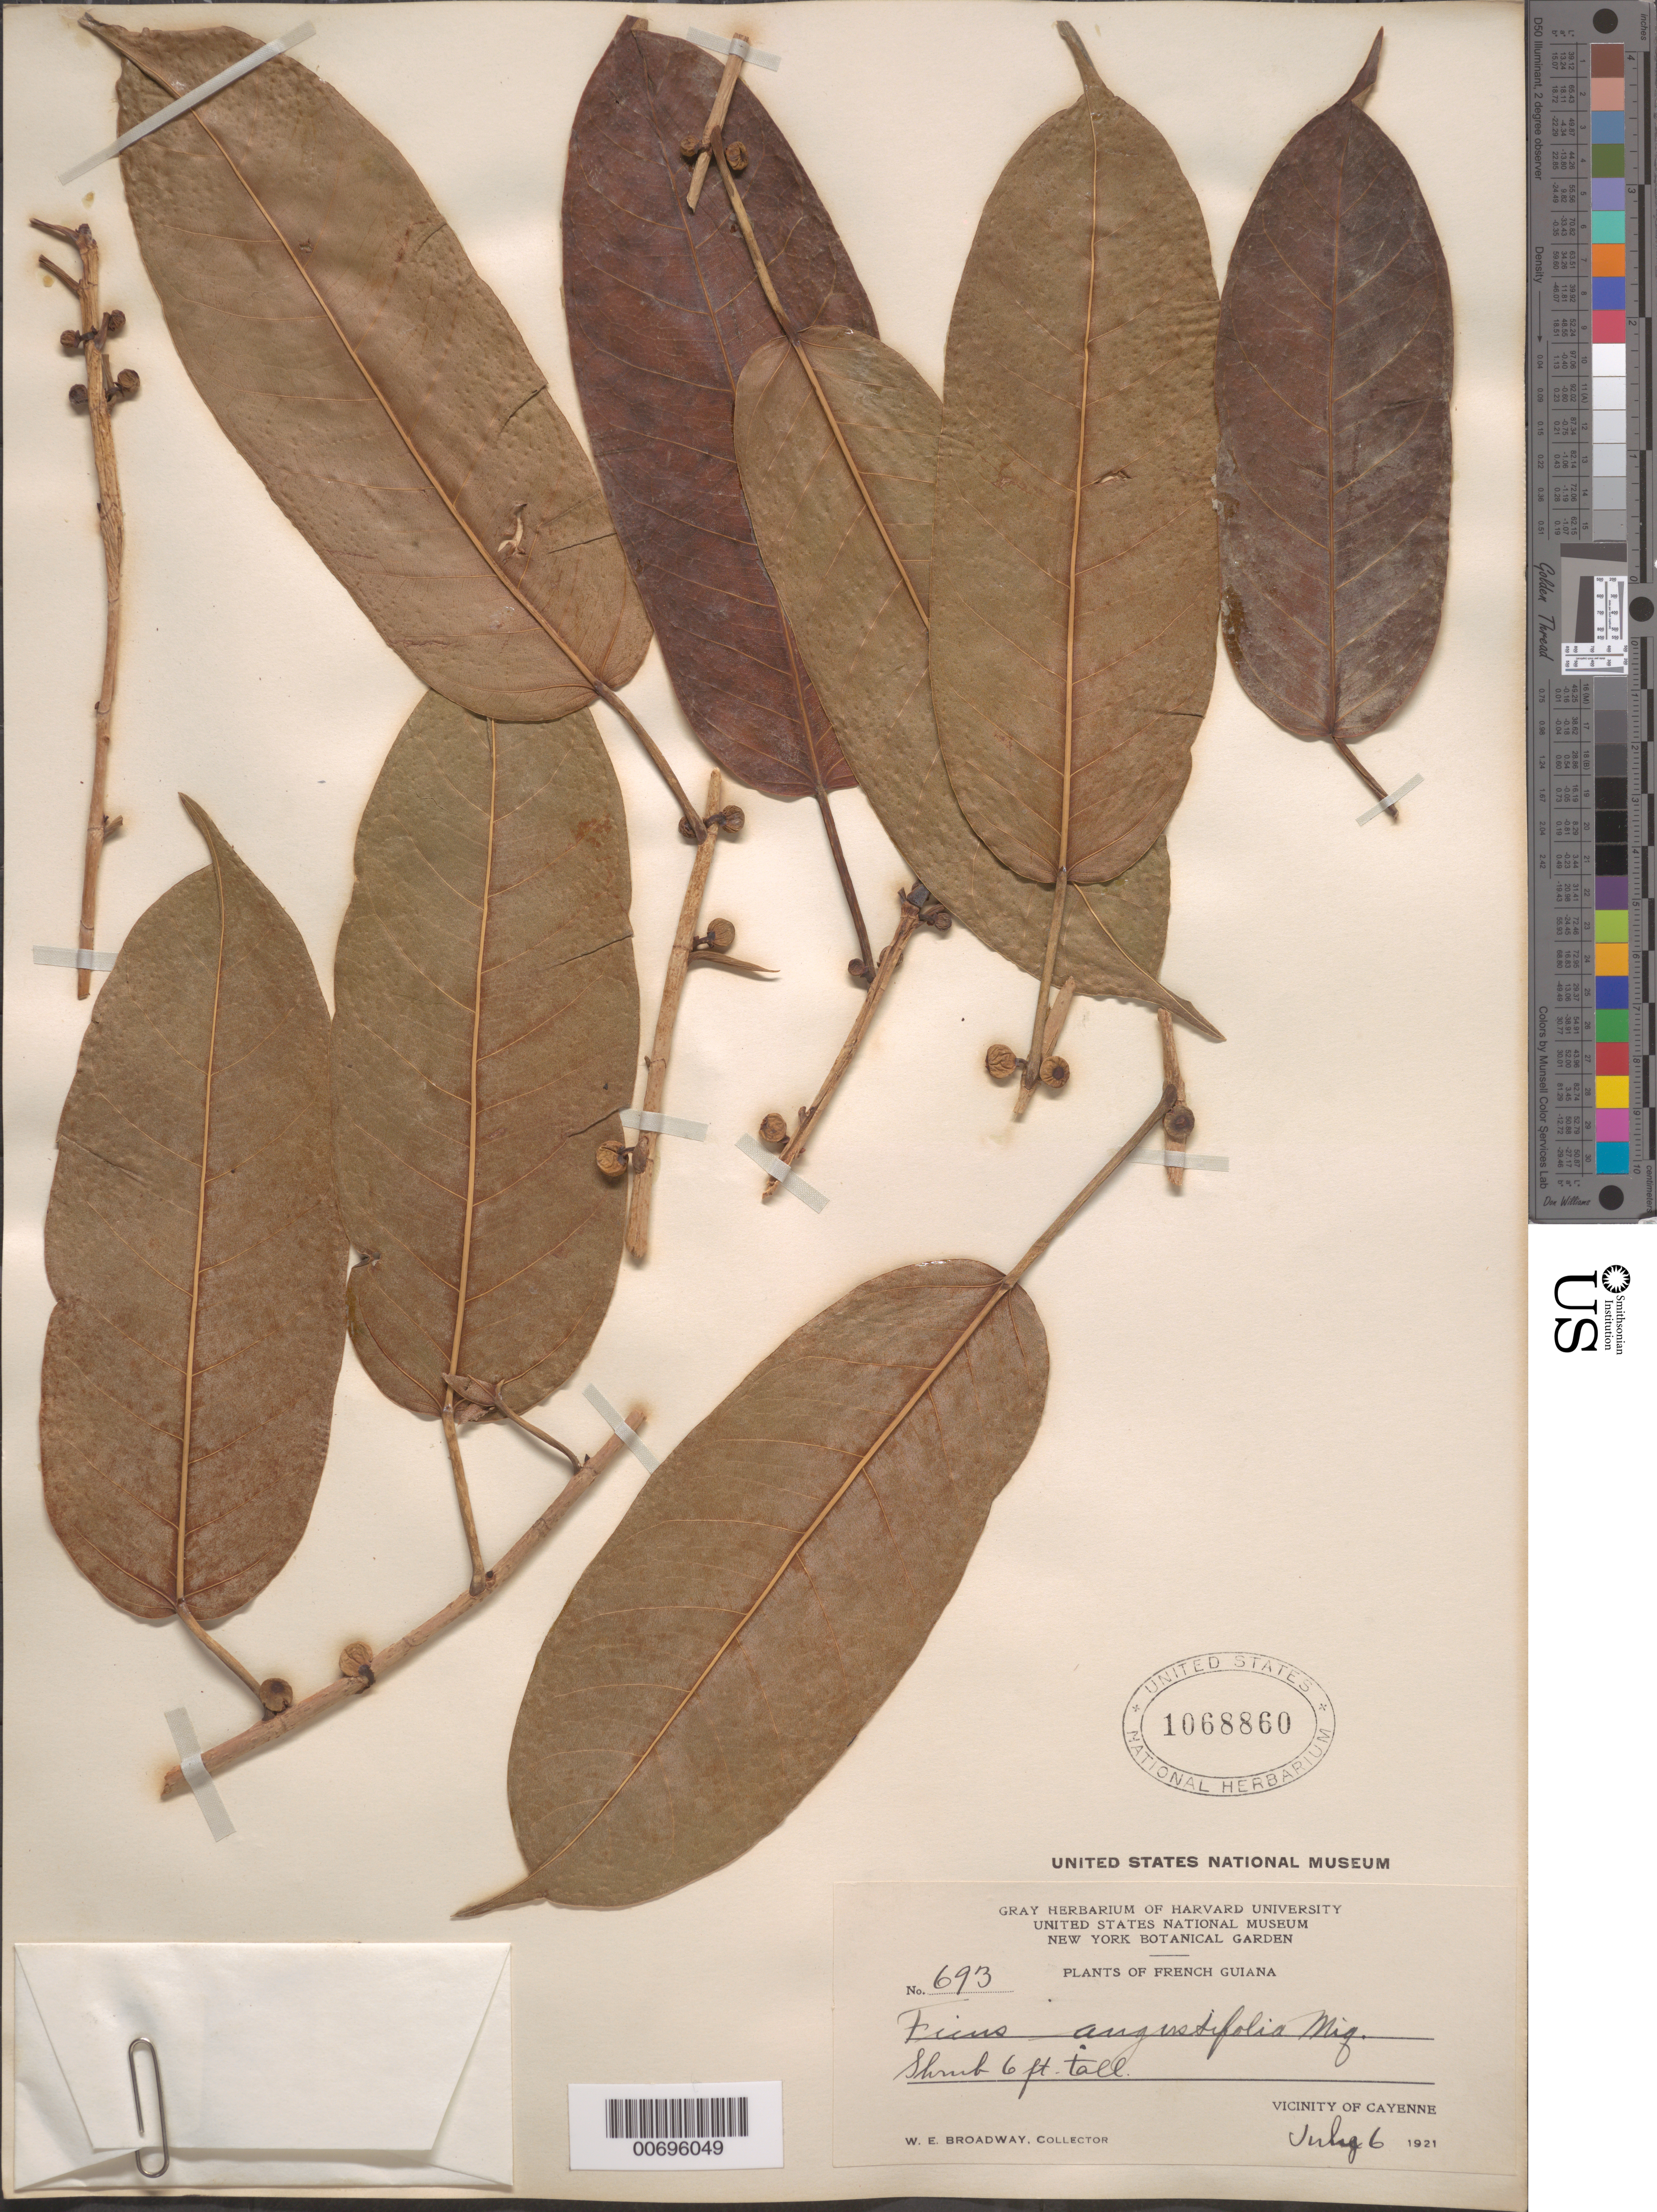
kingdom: Plantae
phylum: Tracheophyta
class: Magnoliopsida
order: Rosales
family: Moraceae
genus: Ficus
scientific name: Ficus angustifolia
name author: Blume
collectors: W. E. Broadway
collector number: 693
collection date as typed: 6-Jul-21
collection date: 1921-07-06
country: French Guiana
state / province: Cayenne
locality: Cayenne, vic.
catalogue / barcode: US 1068860